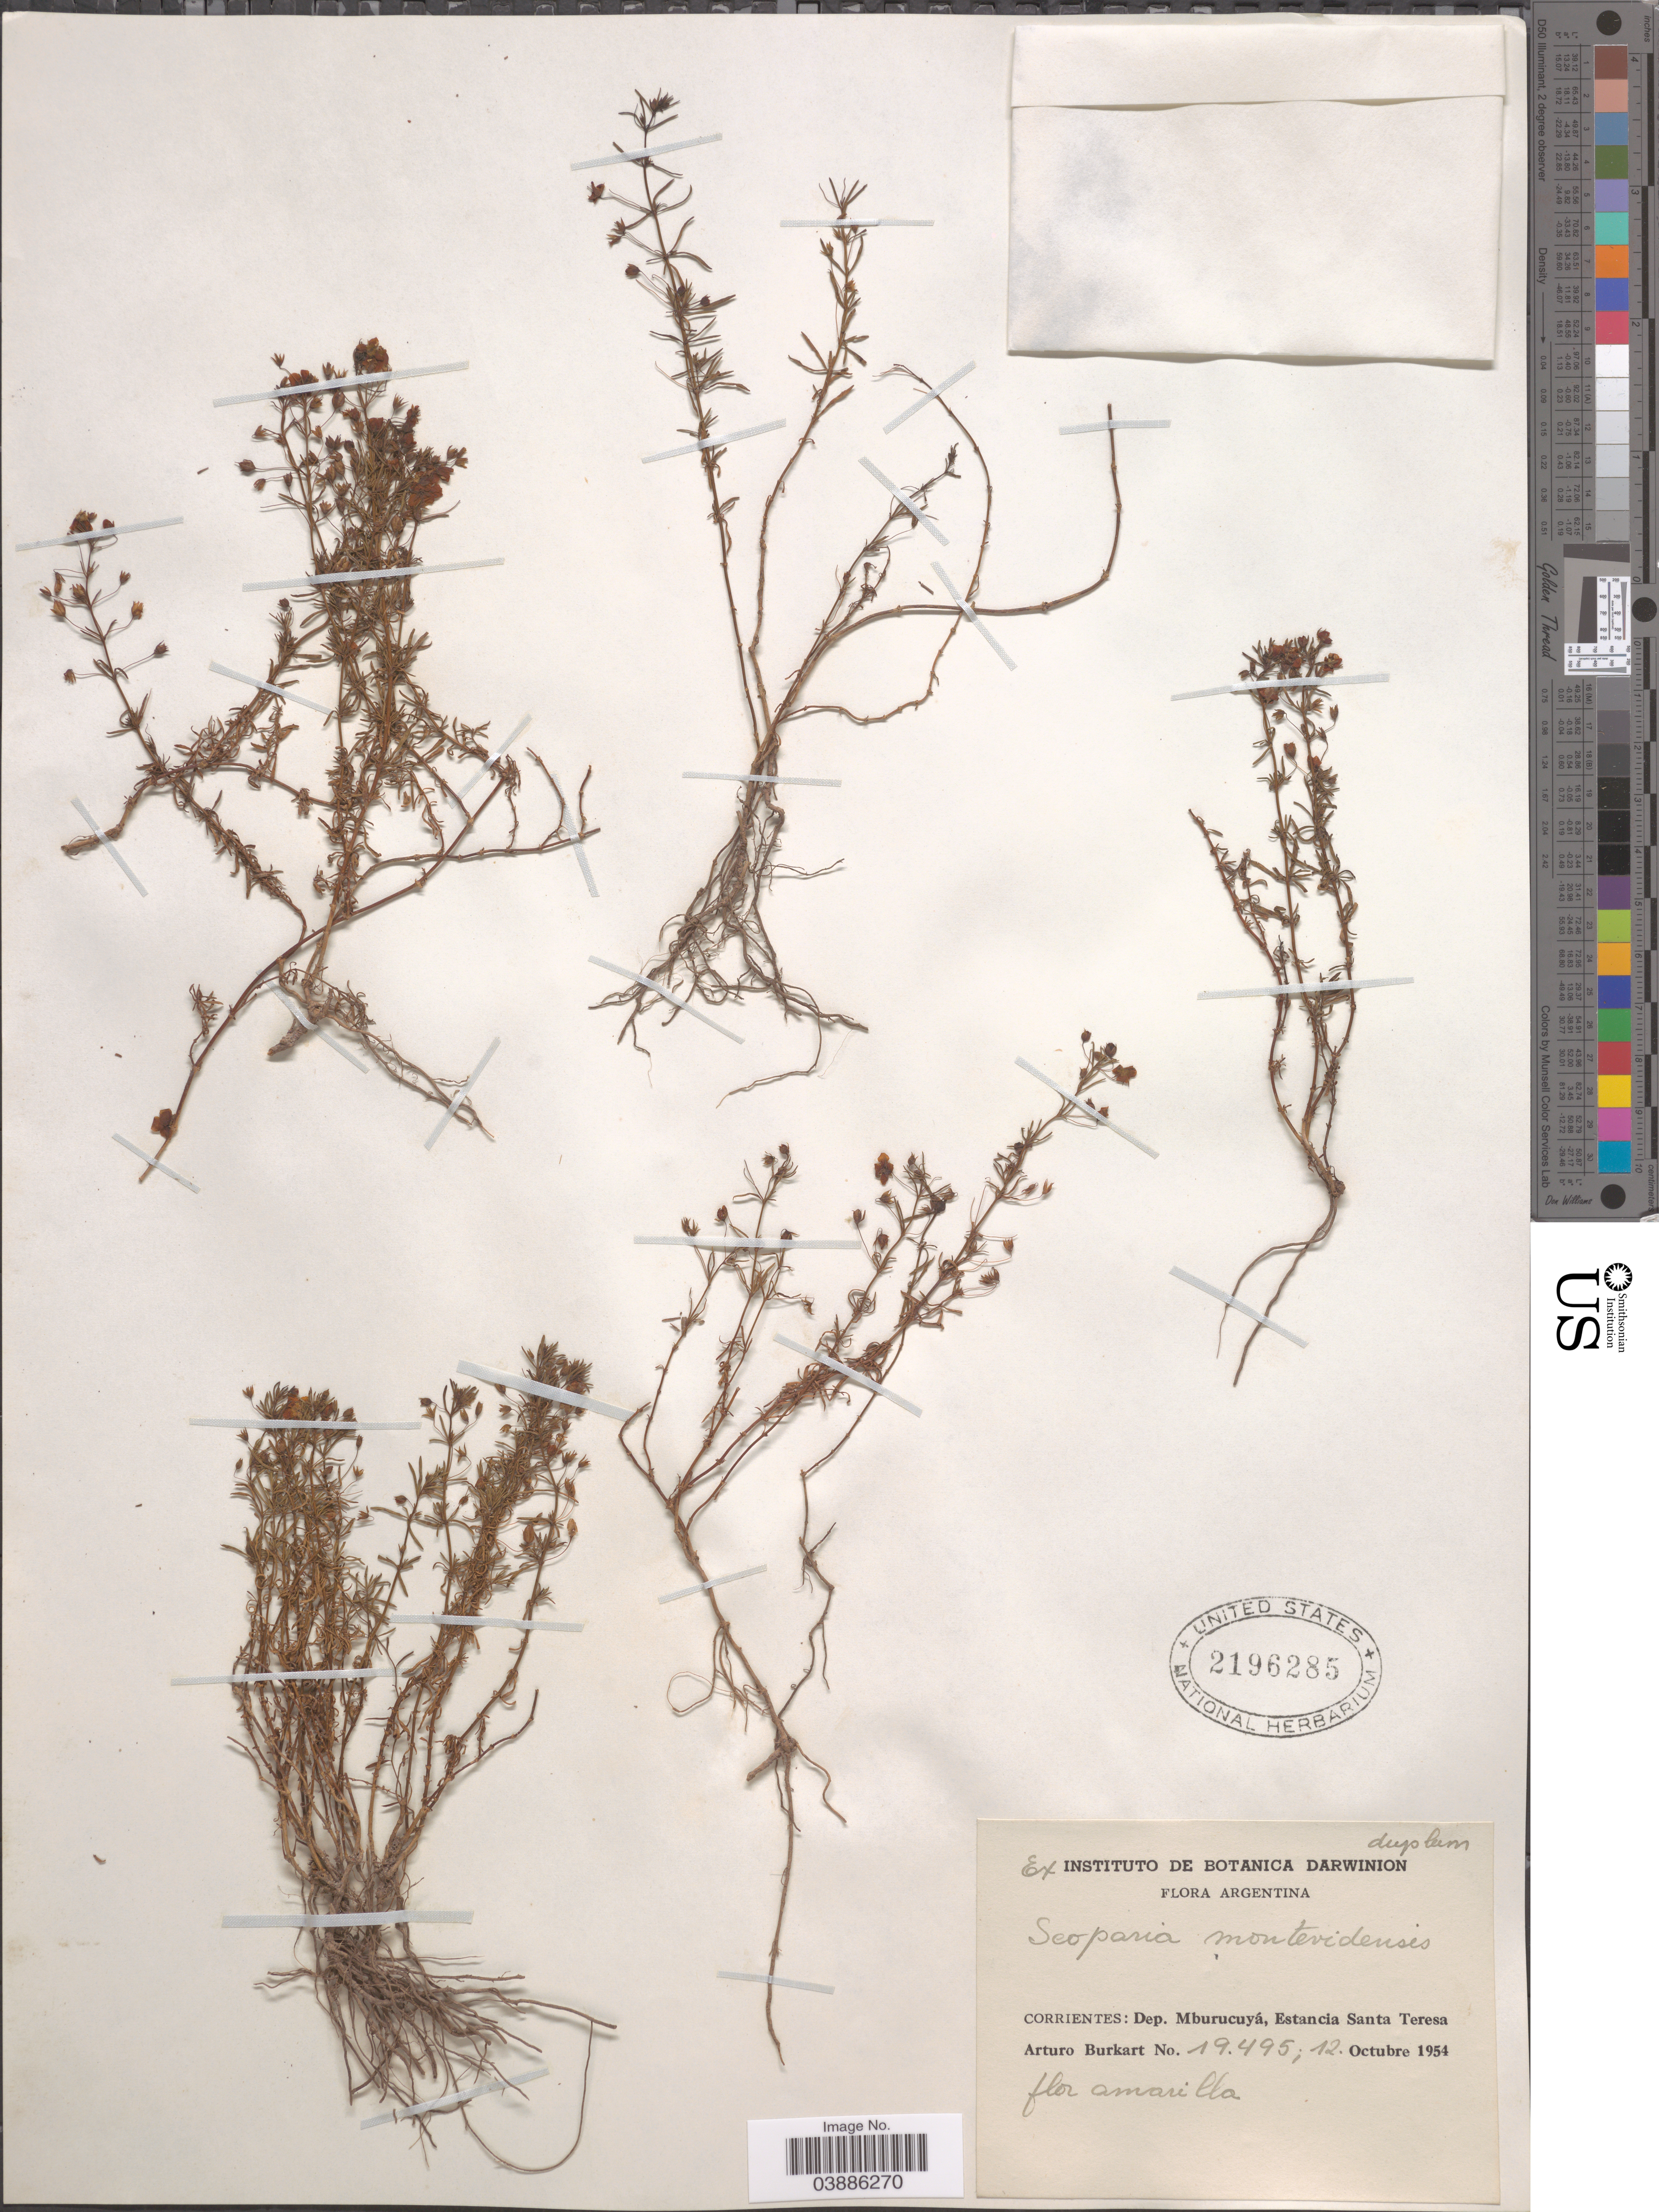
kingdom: Plantae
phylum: Tracheophyta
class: Magnoliopsida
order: Lamiales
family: Plantaginaceae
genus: Scoparia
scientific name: Scoparia montevidensis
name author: (Spreng.) R.E. Fr.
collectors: A. E. Burkart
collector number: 19495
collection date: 1954-10-12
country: Argentina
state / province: Corrientes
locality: Dep. Mburucuyá, Estancia Santa Teresa.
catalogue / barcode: US 2196285